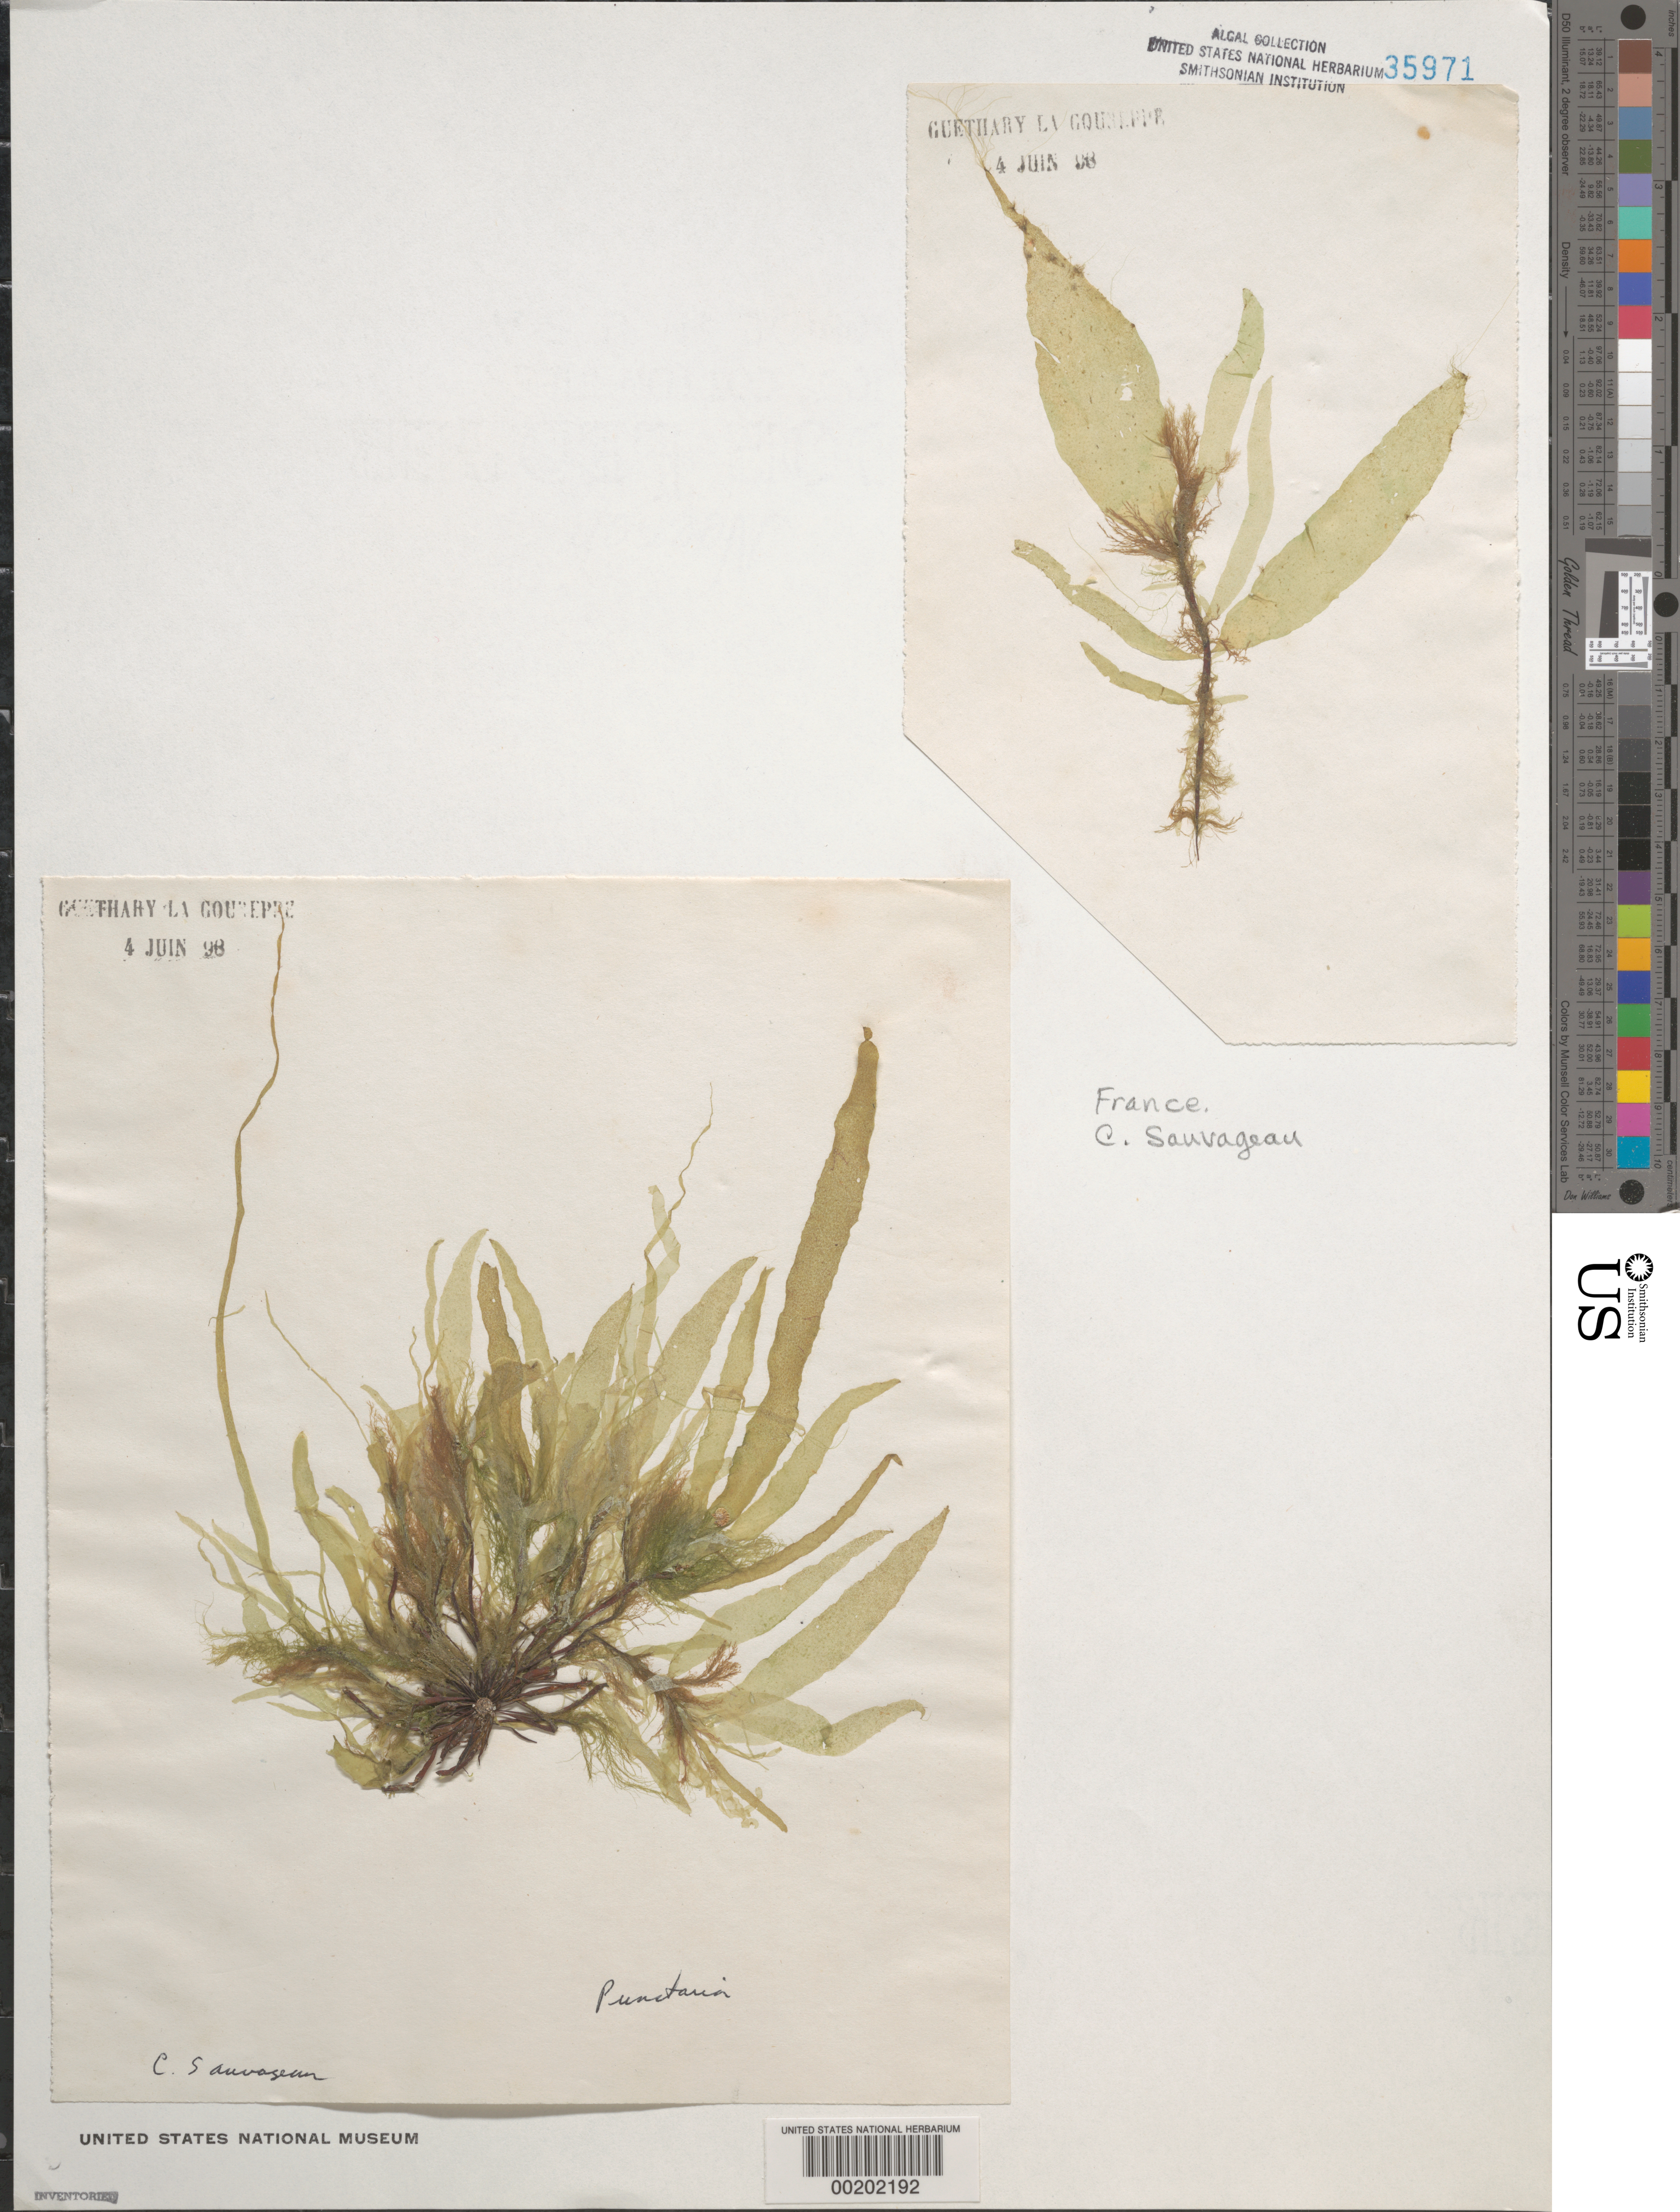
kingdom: Chromista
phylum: Ochrophyta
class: Phaeophyceae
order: Dictyosiphonales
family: Punctariaceae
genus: Punctaria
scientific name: Punctaria sp.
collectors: C. F. Sauvageau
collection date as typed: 04 Jun 1898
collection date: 1898-06-04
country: France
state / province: Nouvelle-Aquitaine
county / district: Pyrénées-Atlantiques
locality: Guethary La Goureppe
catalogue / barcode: US 35971